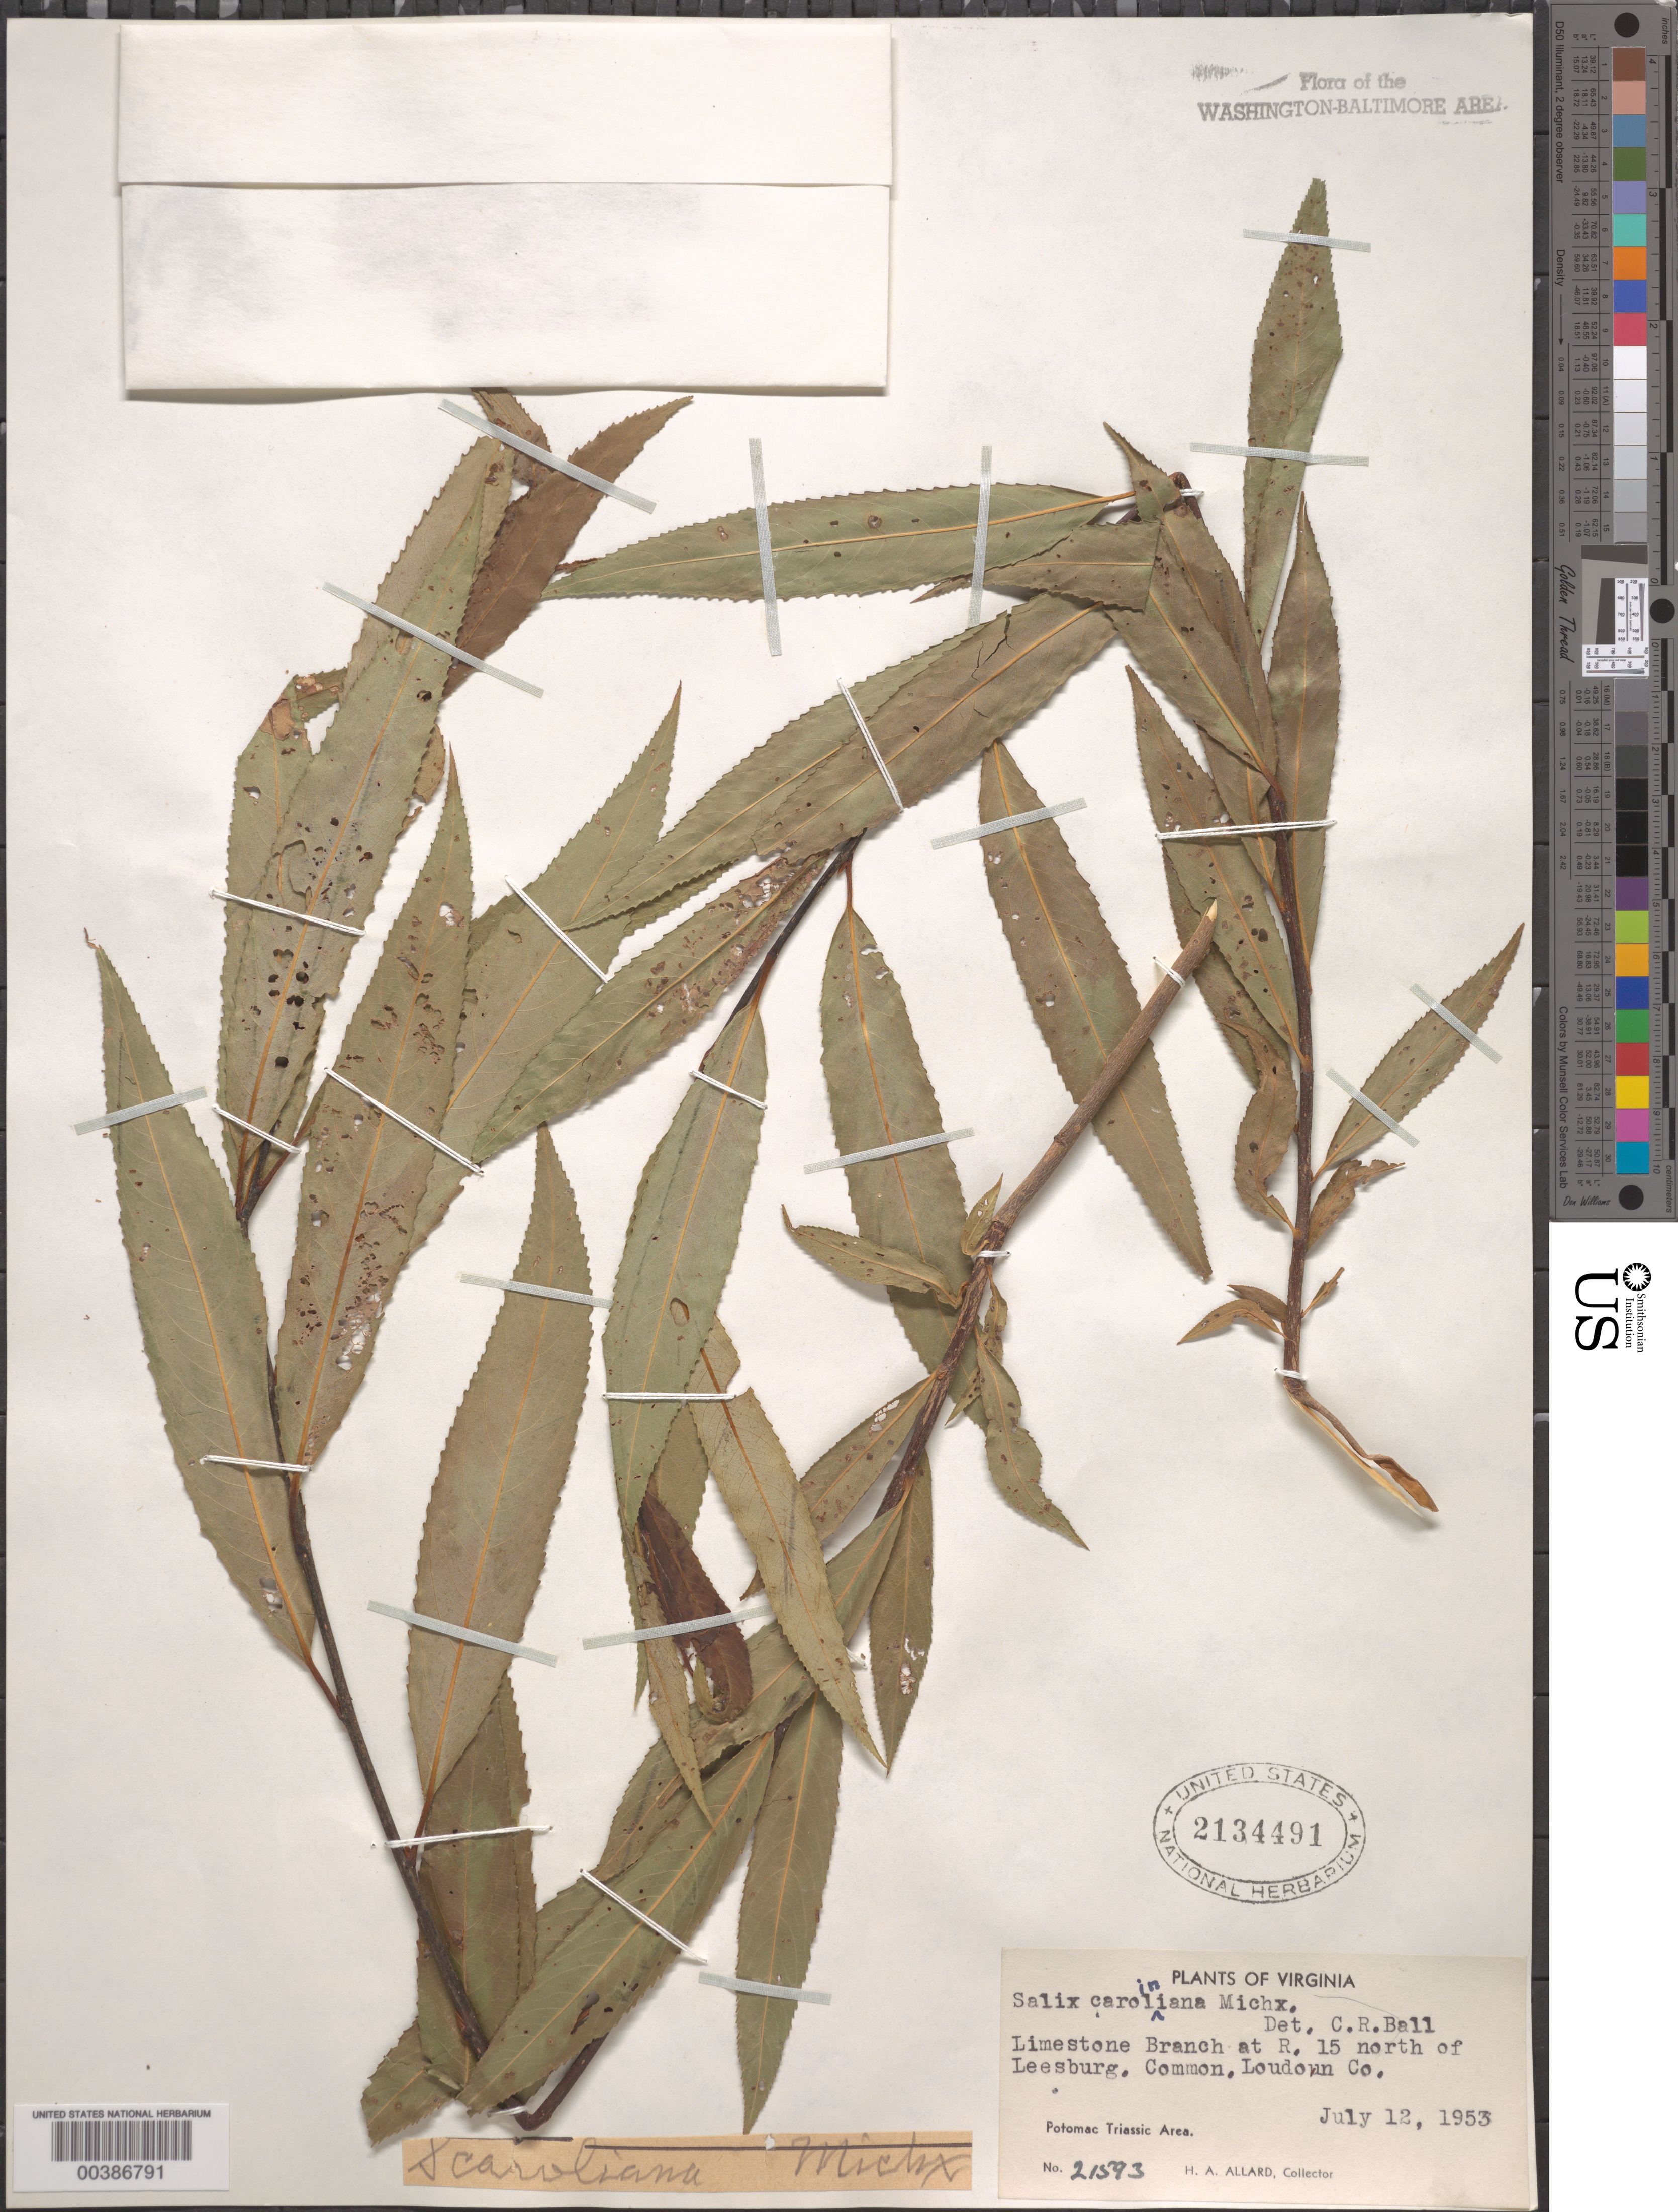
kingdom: Plantae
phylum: Tracheophyta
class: Magnoliopsida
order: Malpighiales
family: Salicaceae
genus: Salix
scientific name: Salix caroliniana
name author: Michx.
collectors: H. A. Allard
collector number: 21593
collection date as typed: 12 Jul 1953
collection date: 1953-07-12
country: United States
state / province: Virginia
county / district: Loudoun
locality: Limestone Branch at Route 15, north of Leesburg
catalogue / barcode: US 2134491